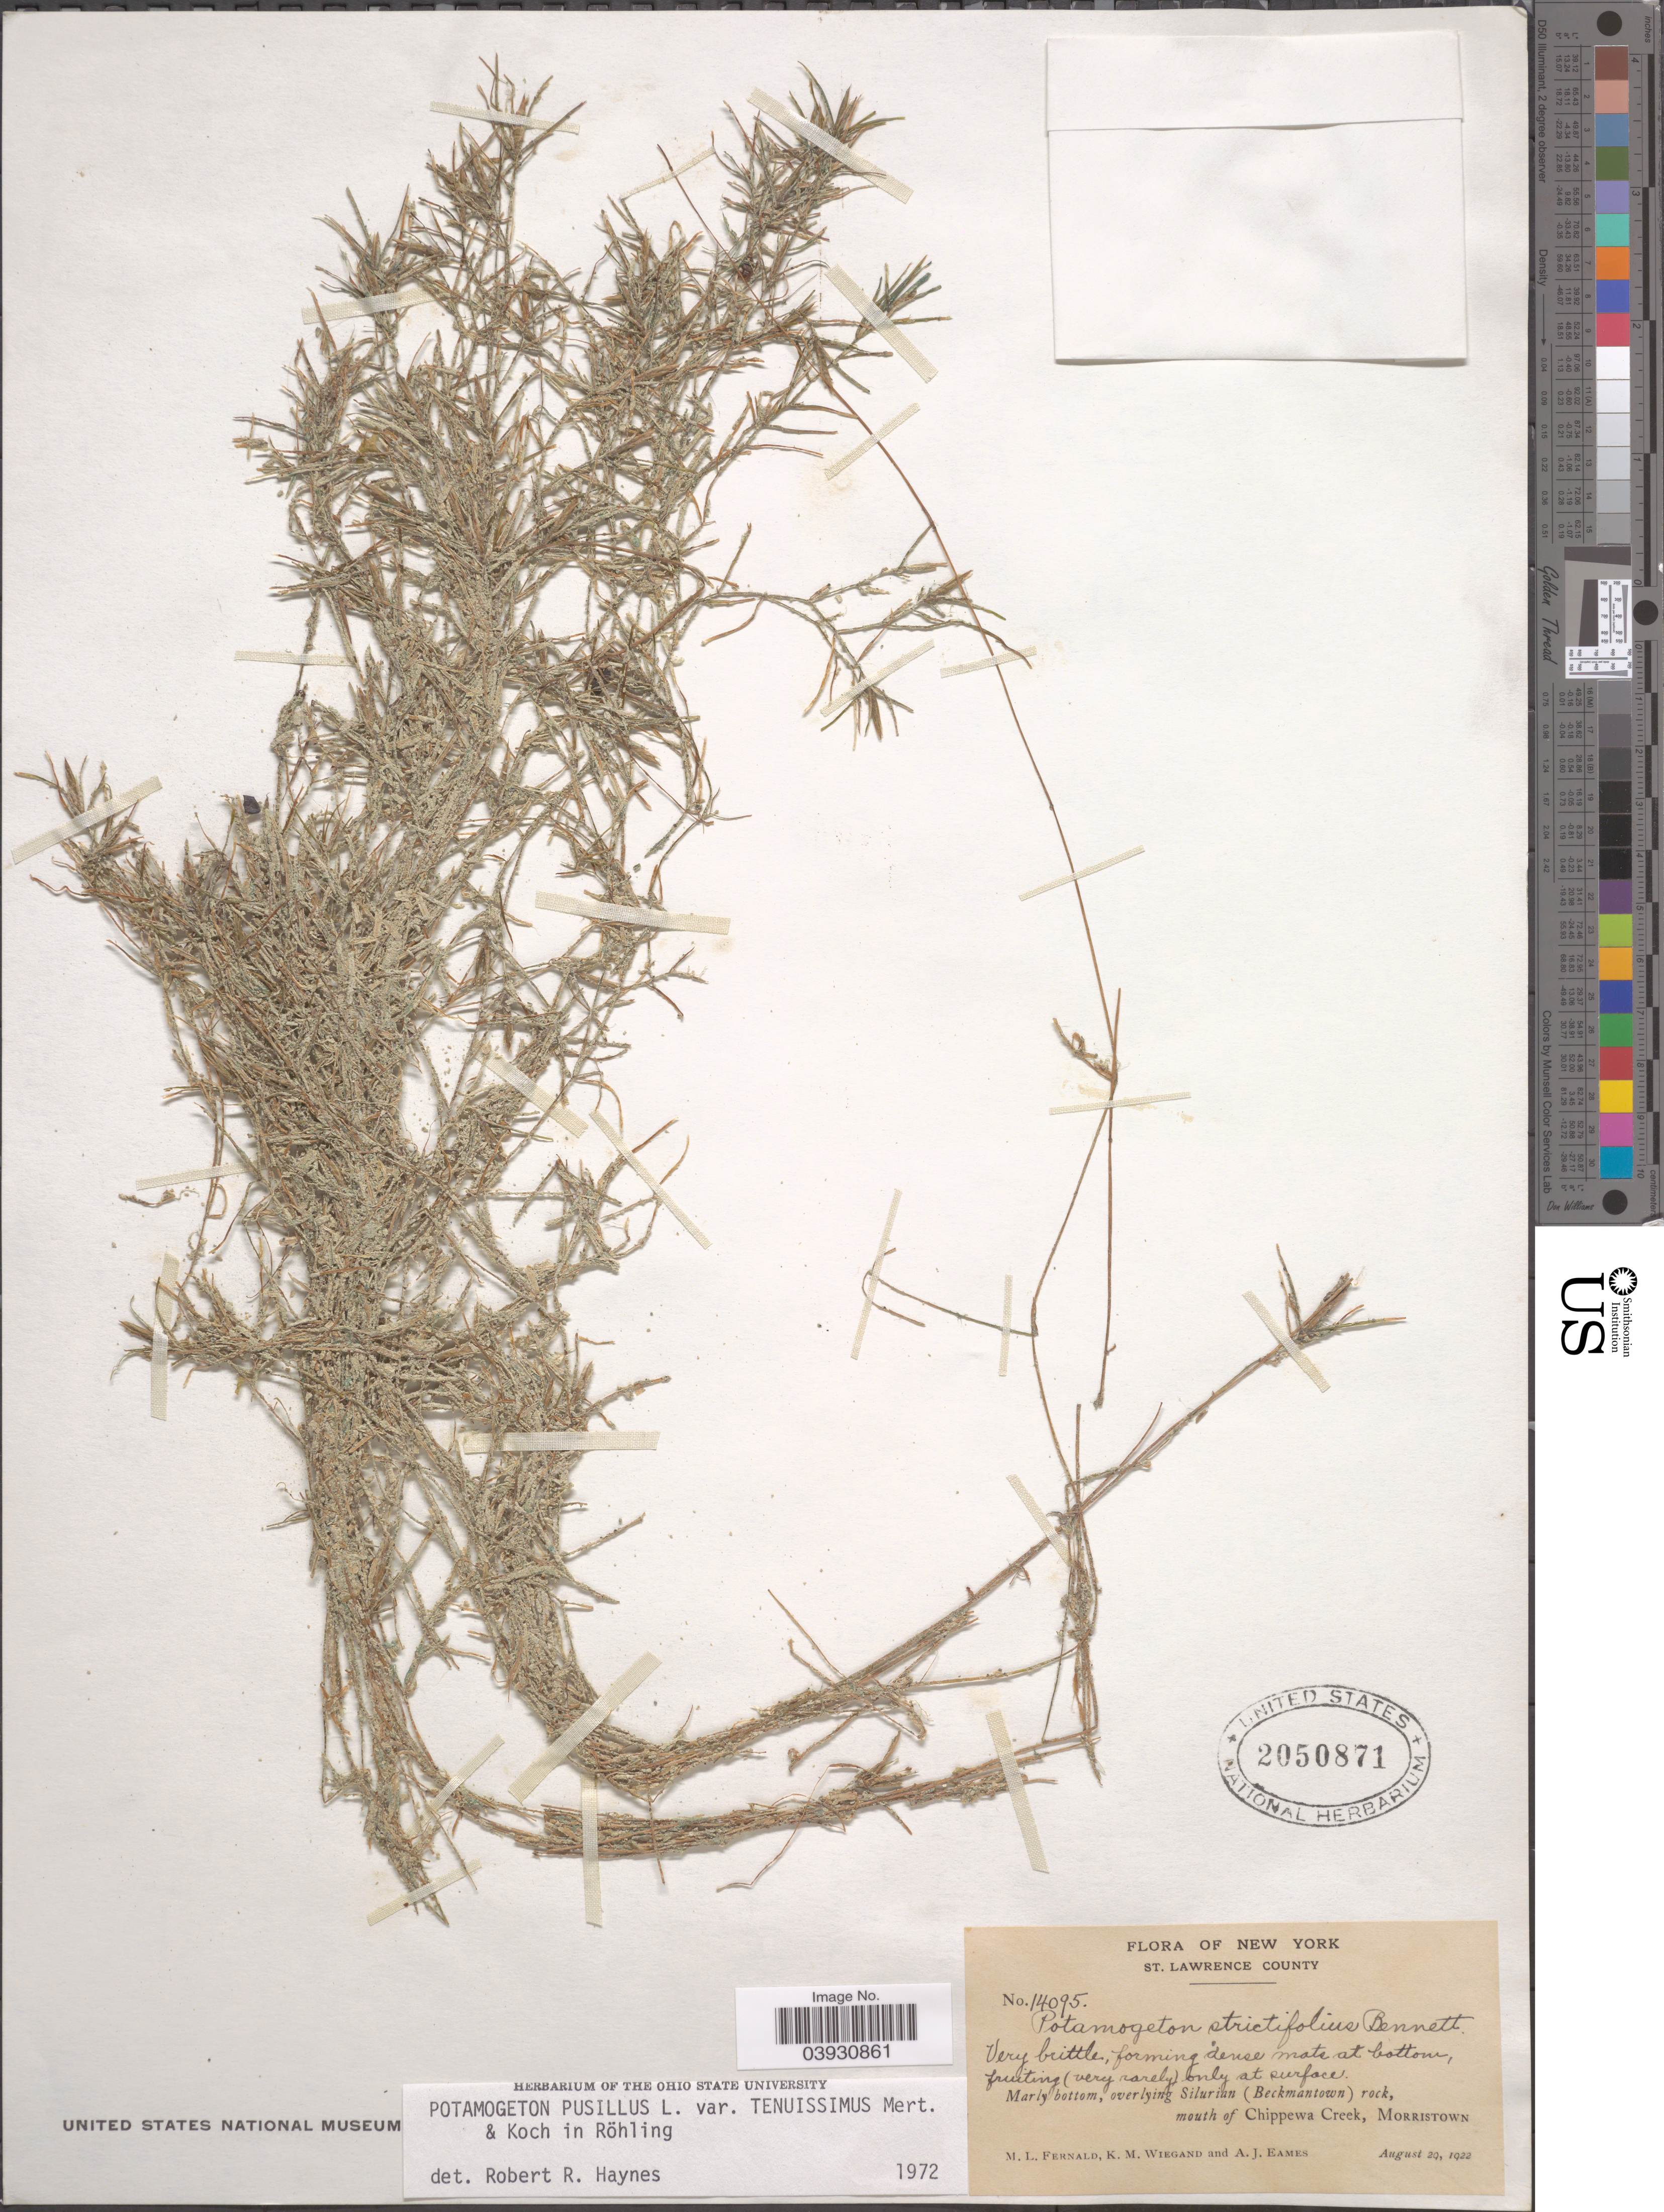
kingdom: Plantae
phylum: Tracheophyta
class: Liliopsida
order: Alismatales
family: Potamogetonaceae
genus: Potamogeton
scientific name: Potamogeton pusillus subsp. tenuissimus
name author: Mert. & W.D.J. Koch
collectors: M. L. Fernald, K. M. Wiegand & A. J. Eames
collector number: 14095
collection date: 1922-08-29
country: United States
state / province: New York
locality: St. Lawrence County. Marly bottom, overlying Silurian (Beckmantown) rock, mouth of Chippewa Creek, Morristown.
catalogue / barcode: US 2050871